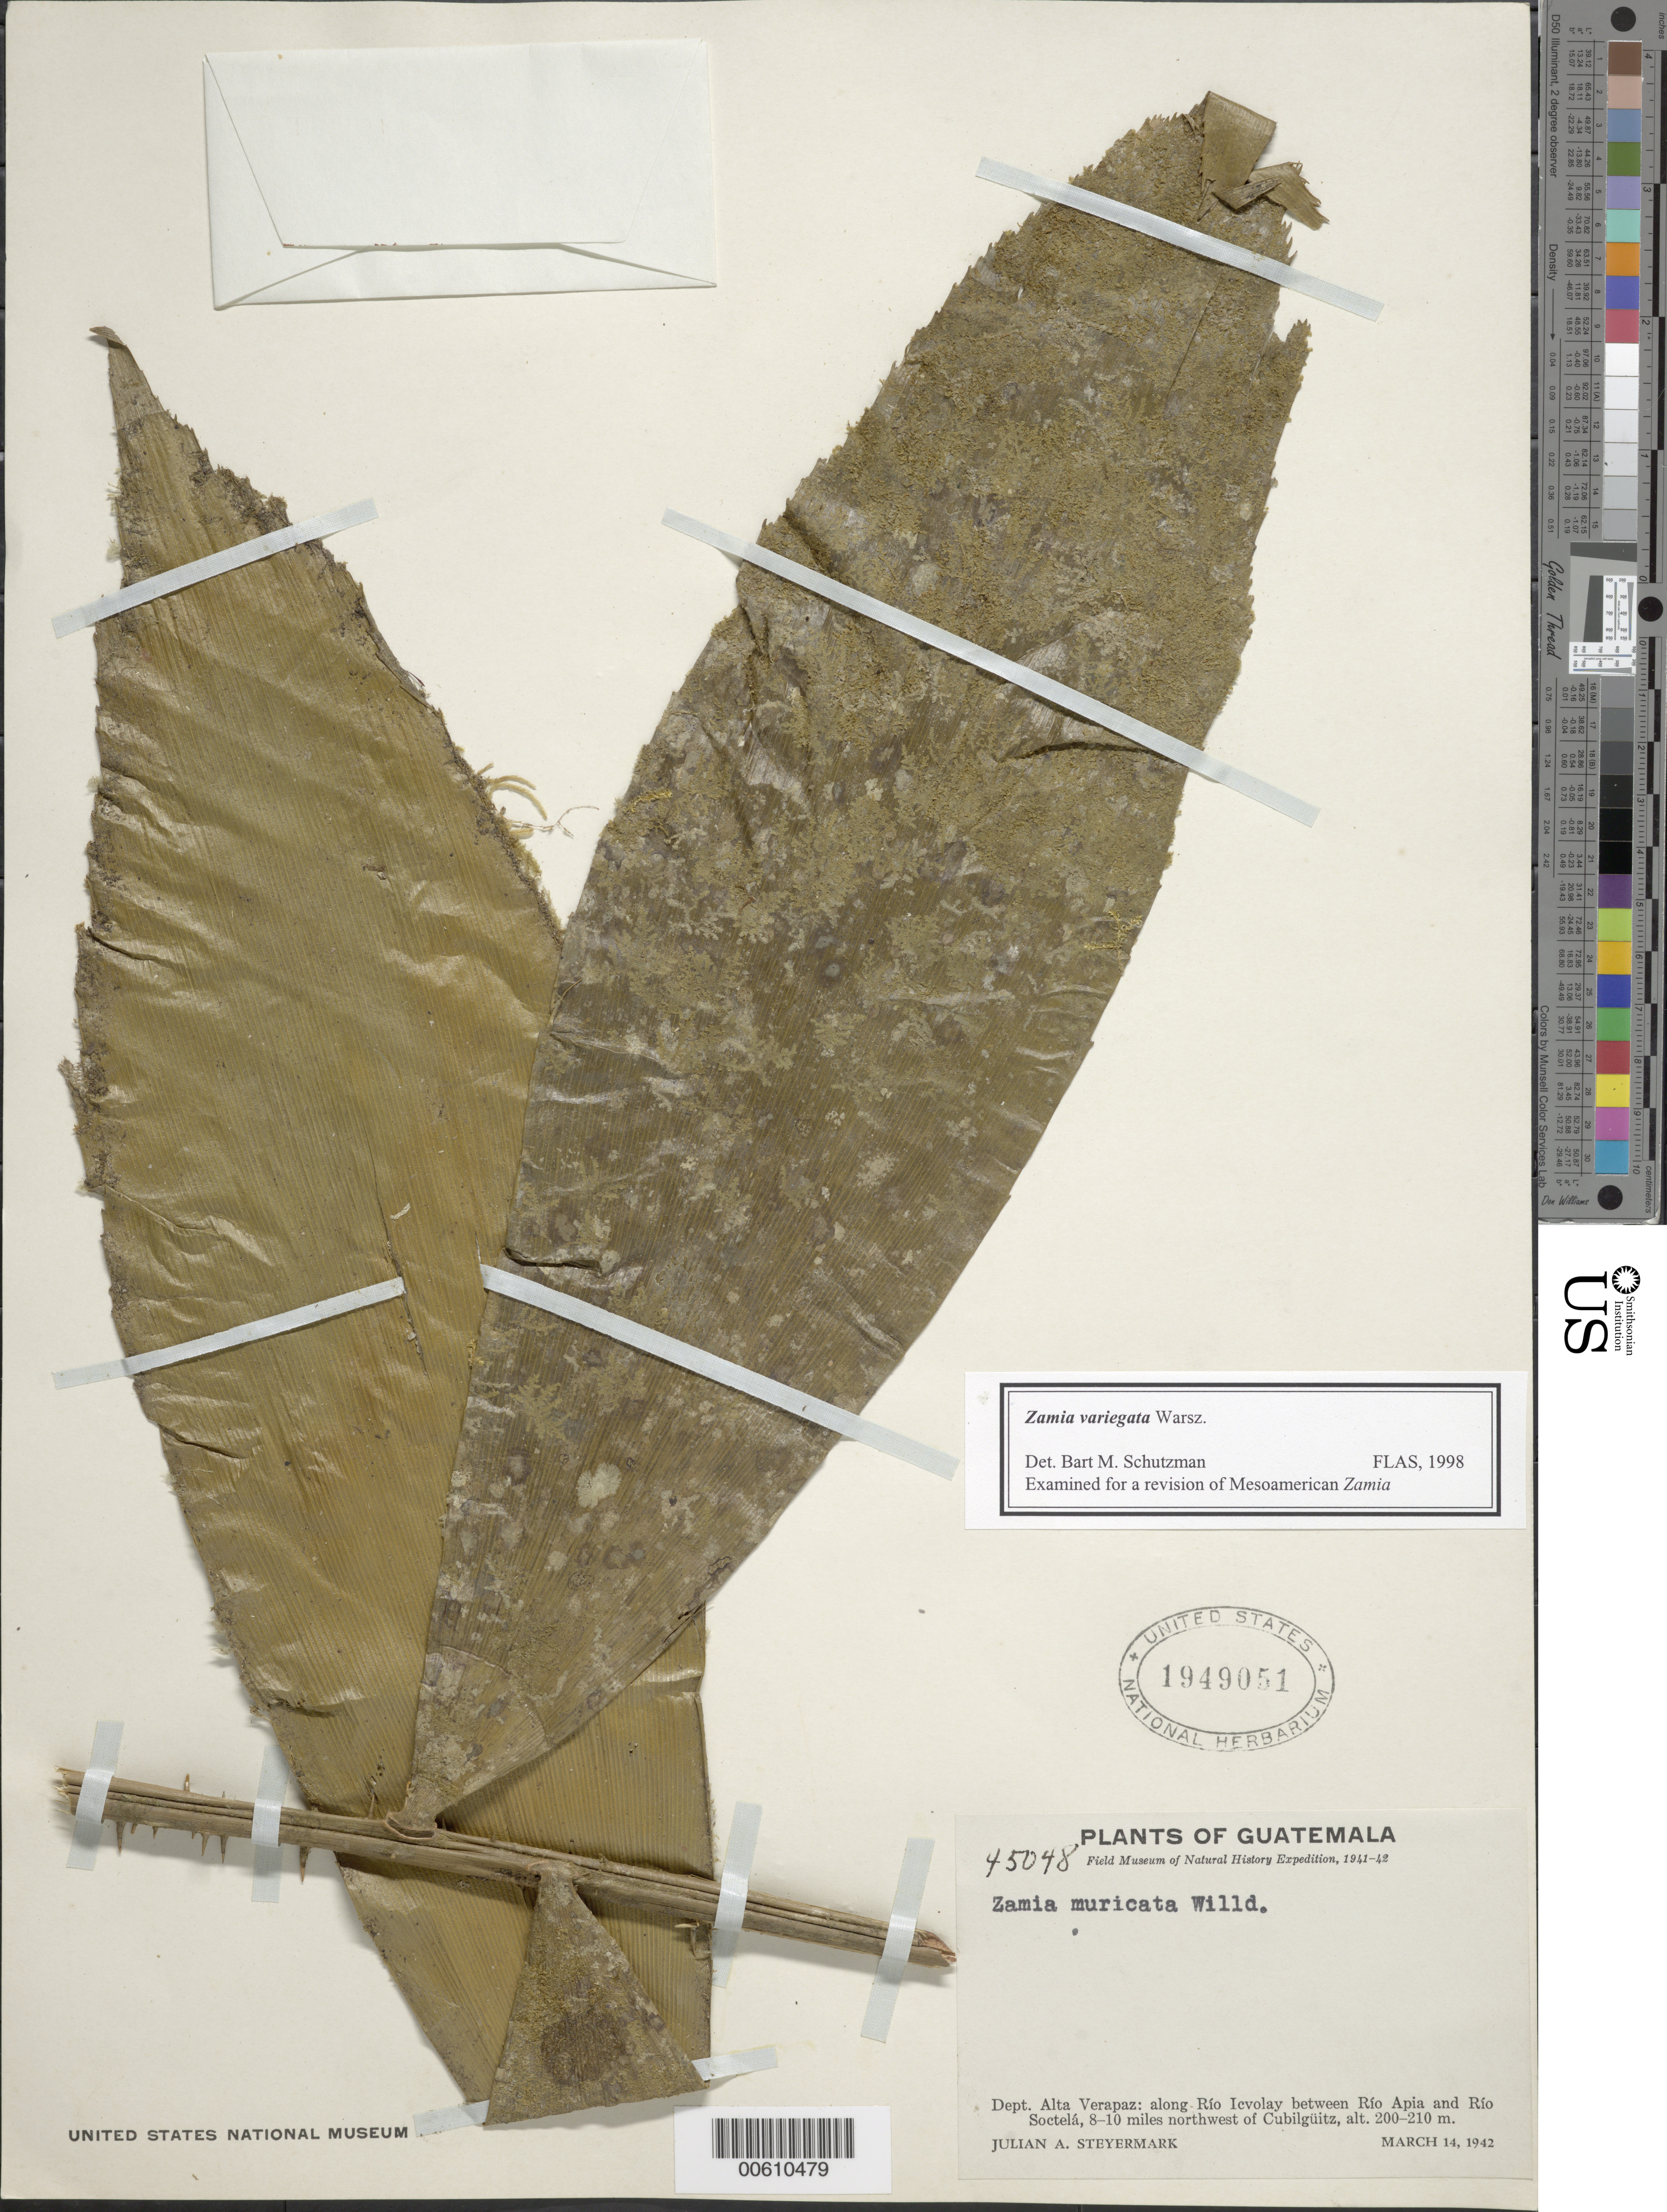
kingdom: Plantae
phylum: Tracheophyta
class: Cycadopsida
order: Cycadales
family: Zamiaceae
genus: Zamia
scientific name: Zamia variegata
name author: Warsz.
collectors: J. Steyermark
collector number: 45048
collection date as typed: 14 Mar 1942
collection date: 1942-03-14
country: Guatemala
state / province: Alta Verapaz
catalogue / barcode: US 1949051